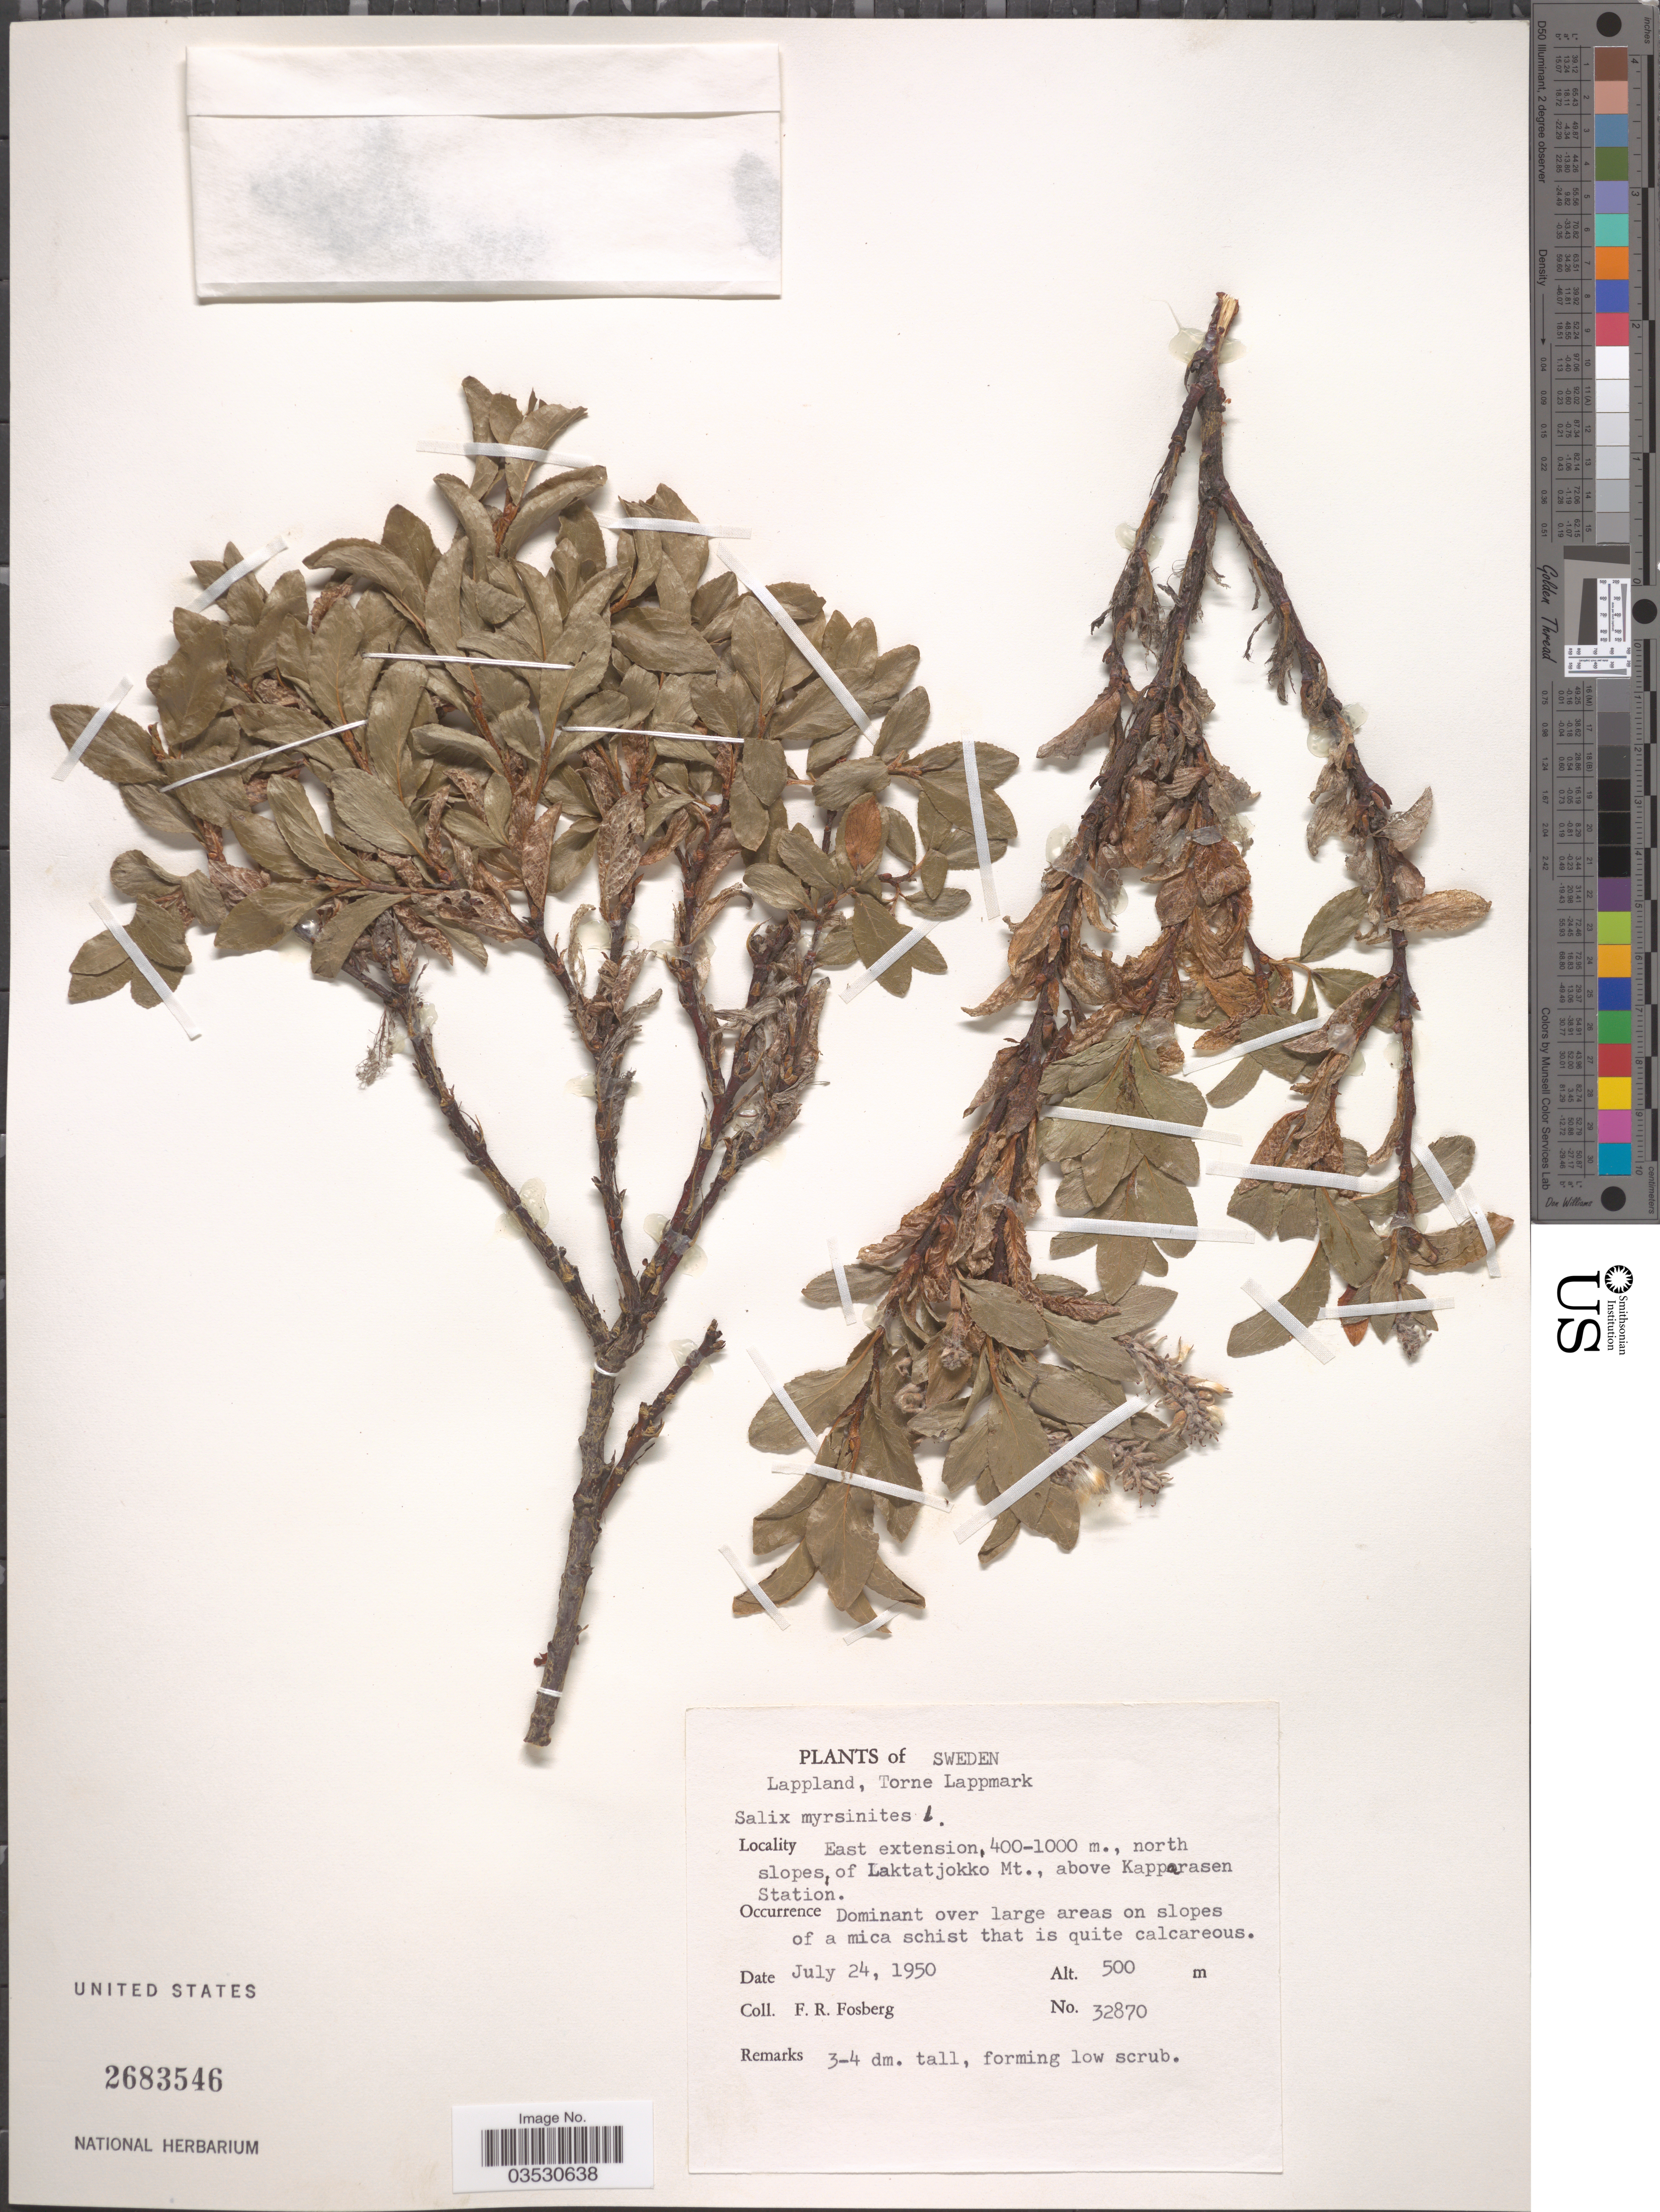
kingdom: Plantae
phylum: Tracheophyta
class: Magnoliopsida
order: Malpighiales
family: Salicaceae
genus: Salix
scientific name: Salix myrsinites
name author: L.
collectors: F. R. Fosberg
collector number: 32870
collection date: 1950-07-24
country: Sweden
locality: Lappland, Torne Lappmark. East extension, 400-100 m., north slopes, of Laktatjokko Mt., above Kapparasen Station.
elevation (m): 500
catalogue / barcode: US 2683546